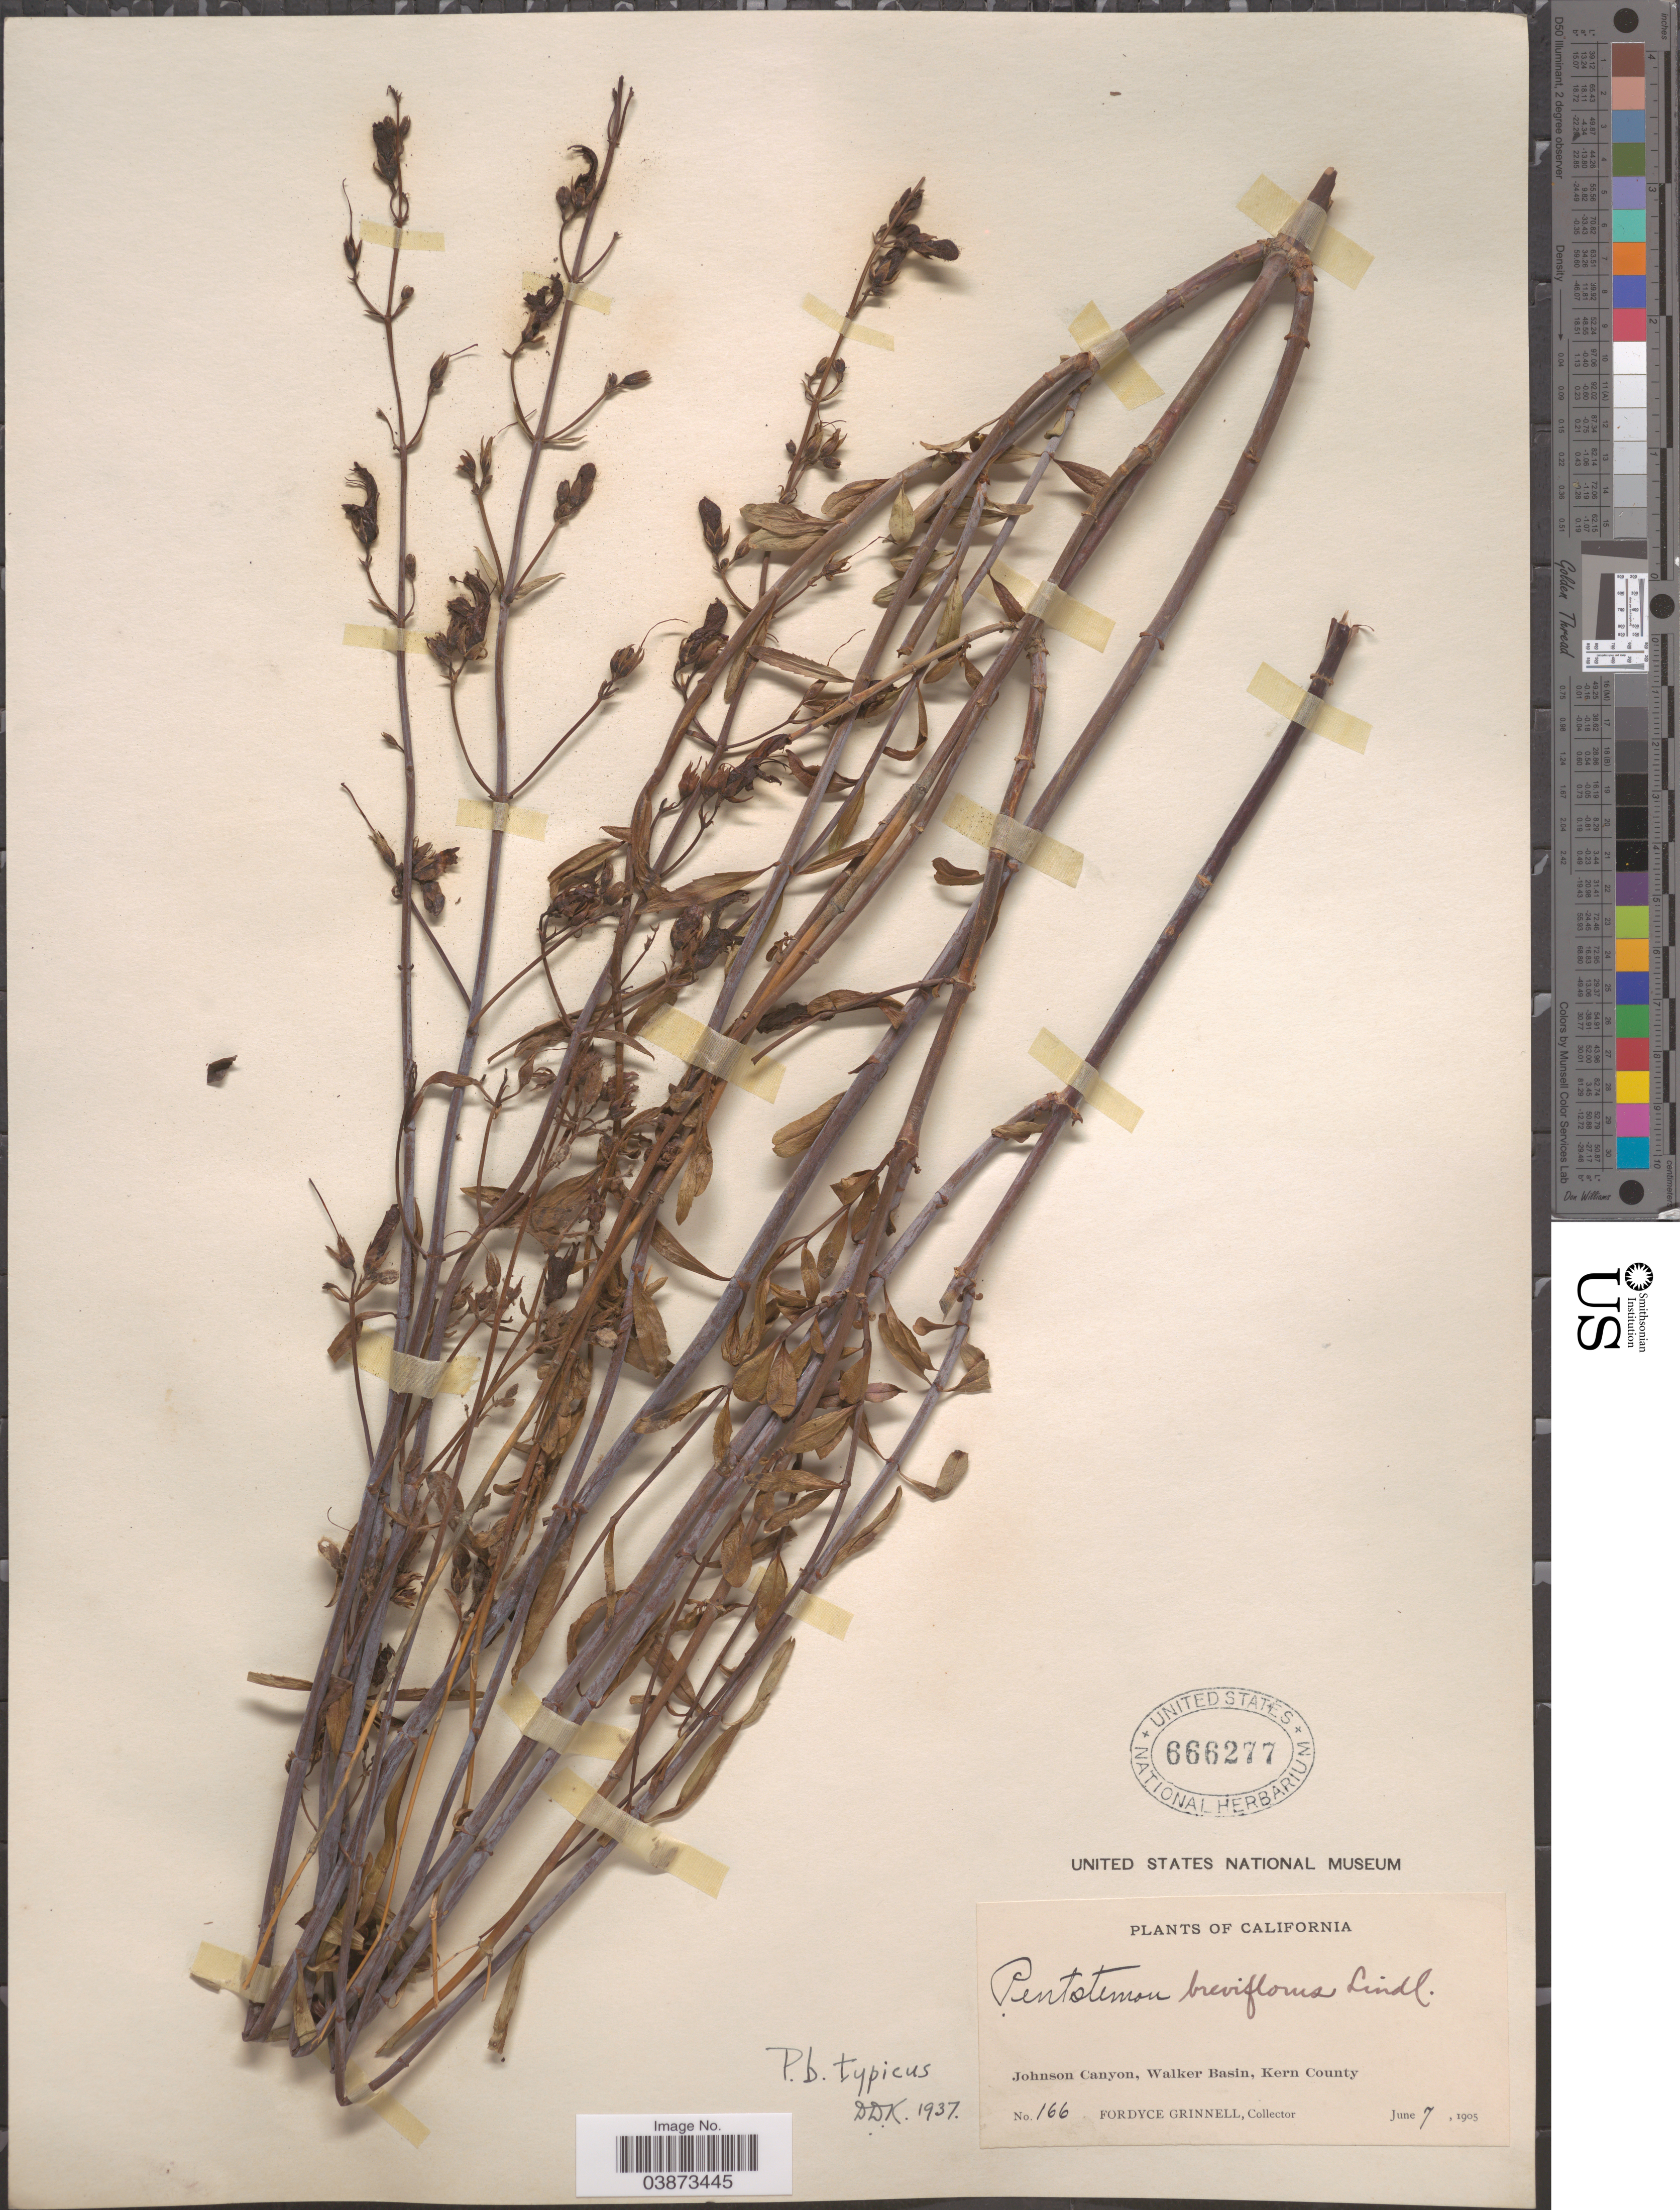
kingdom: Plantae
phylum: Tracheophyta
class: Magnoliopsida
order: Lamiales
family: Plantaginaceae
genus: Penstemon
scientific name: Penstemon breviflorus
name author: Lindl.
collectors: F. Grinnell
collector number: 166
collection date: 1905-06-07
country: United States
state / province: California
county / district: Kern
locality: Johnson Canyon, Walker Basin, Kern County.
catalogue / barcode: US 666277